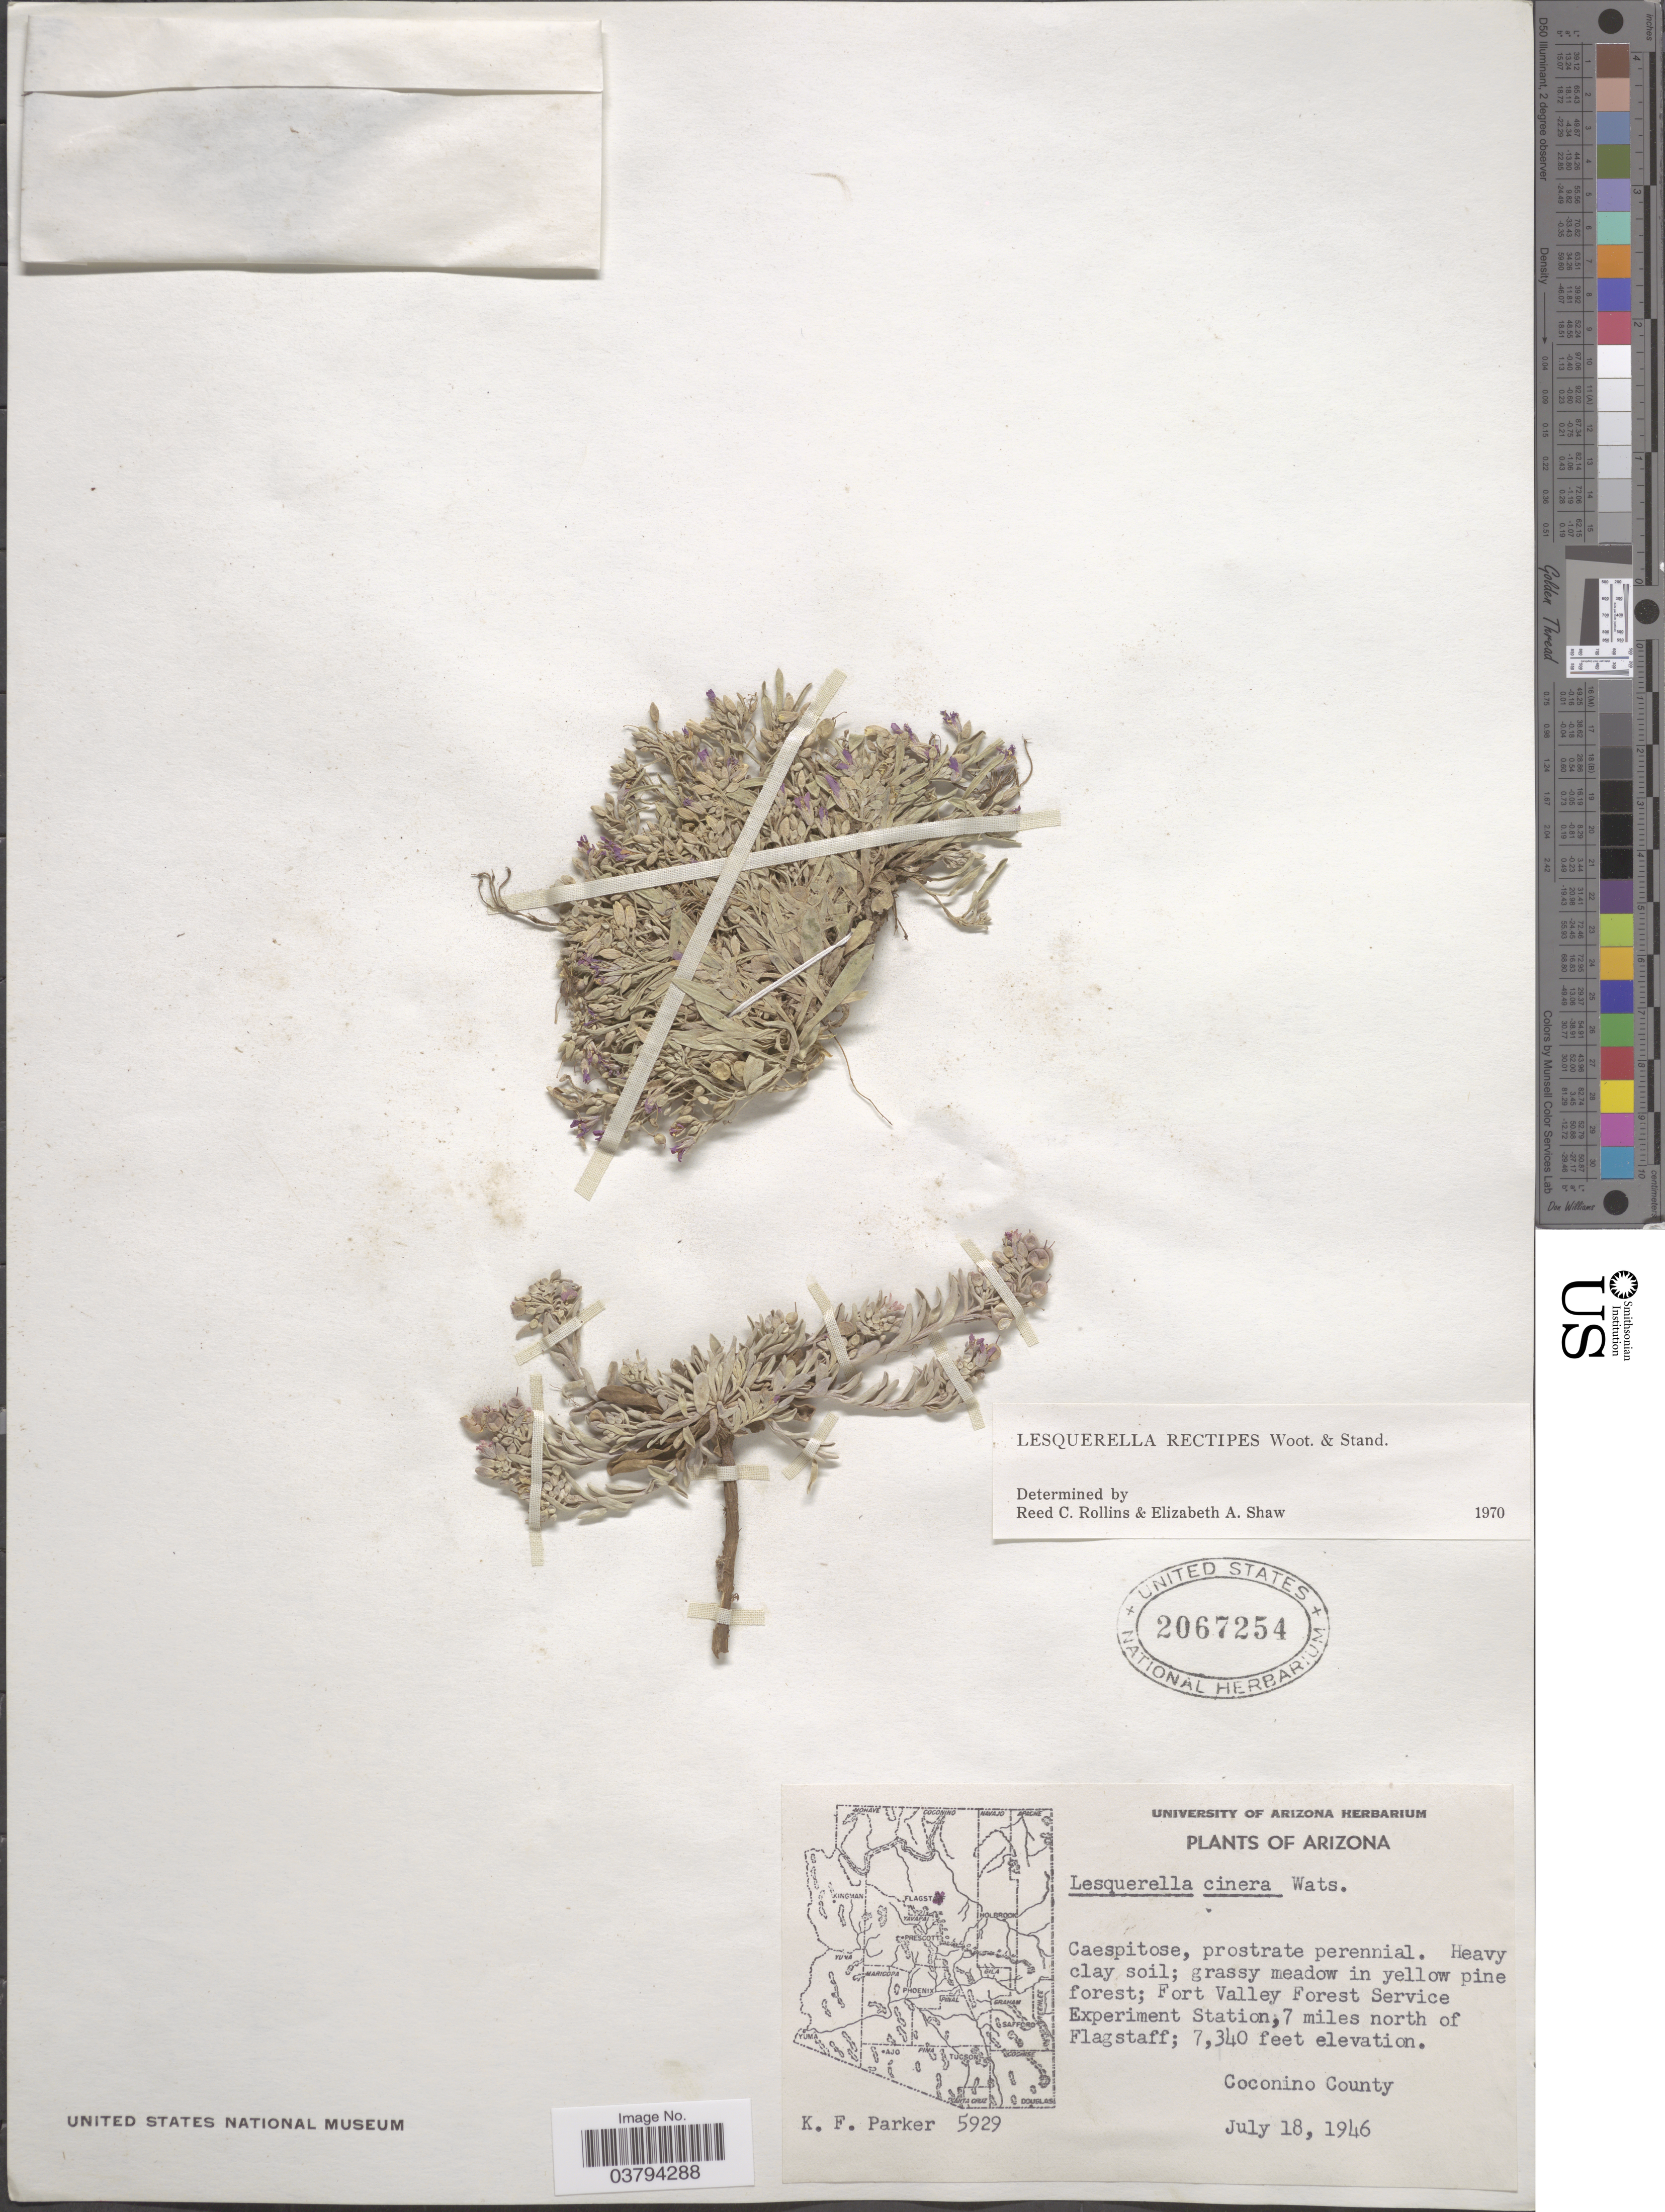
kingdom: Plantae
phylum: Tracheophyta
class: Magnoliopsida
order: Brassicales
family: Brassicaceae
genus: Lesquerella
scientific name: Lesquerella rectipes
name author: Wooton & Standl.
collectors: K. F. Parker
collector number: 5929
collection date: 1946-07-18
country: United States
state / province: Arizona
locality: Fort Valley Forest Service Experiment Station, 7 miles north of Flagstaff. Coconino County.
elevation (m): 2237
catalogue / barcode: US 2067254